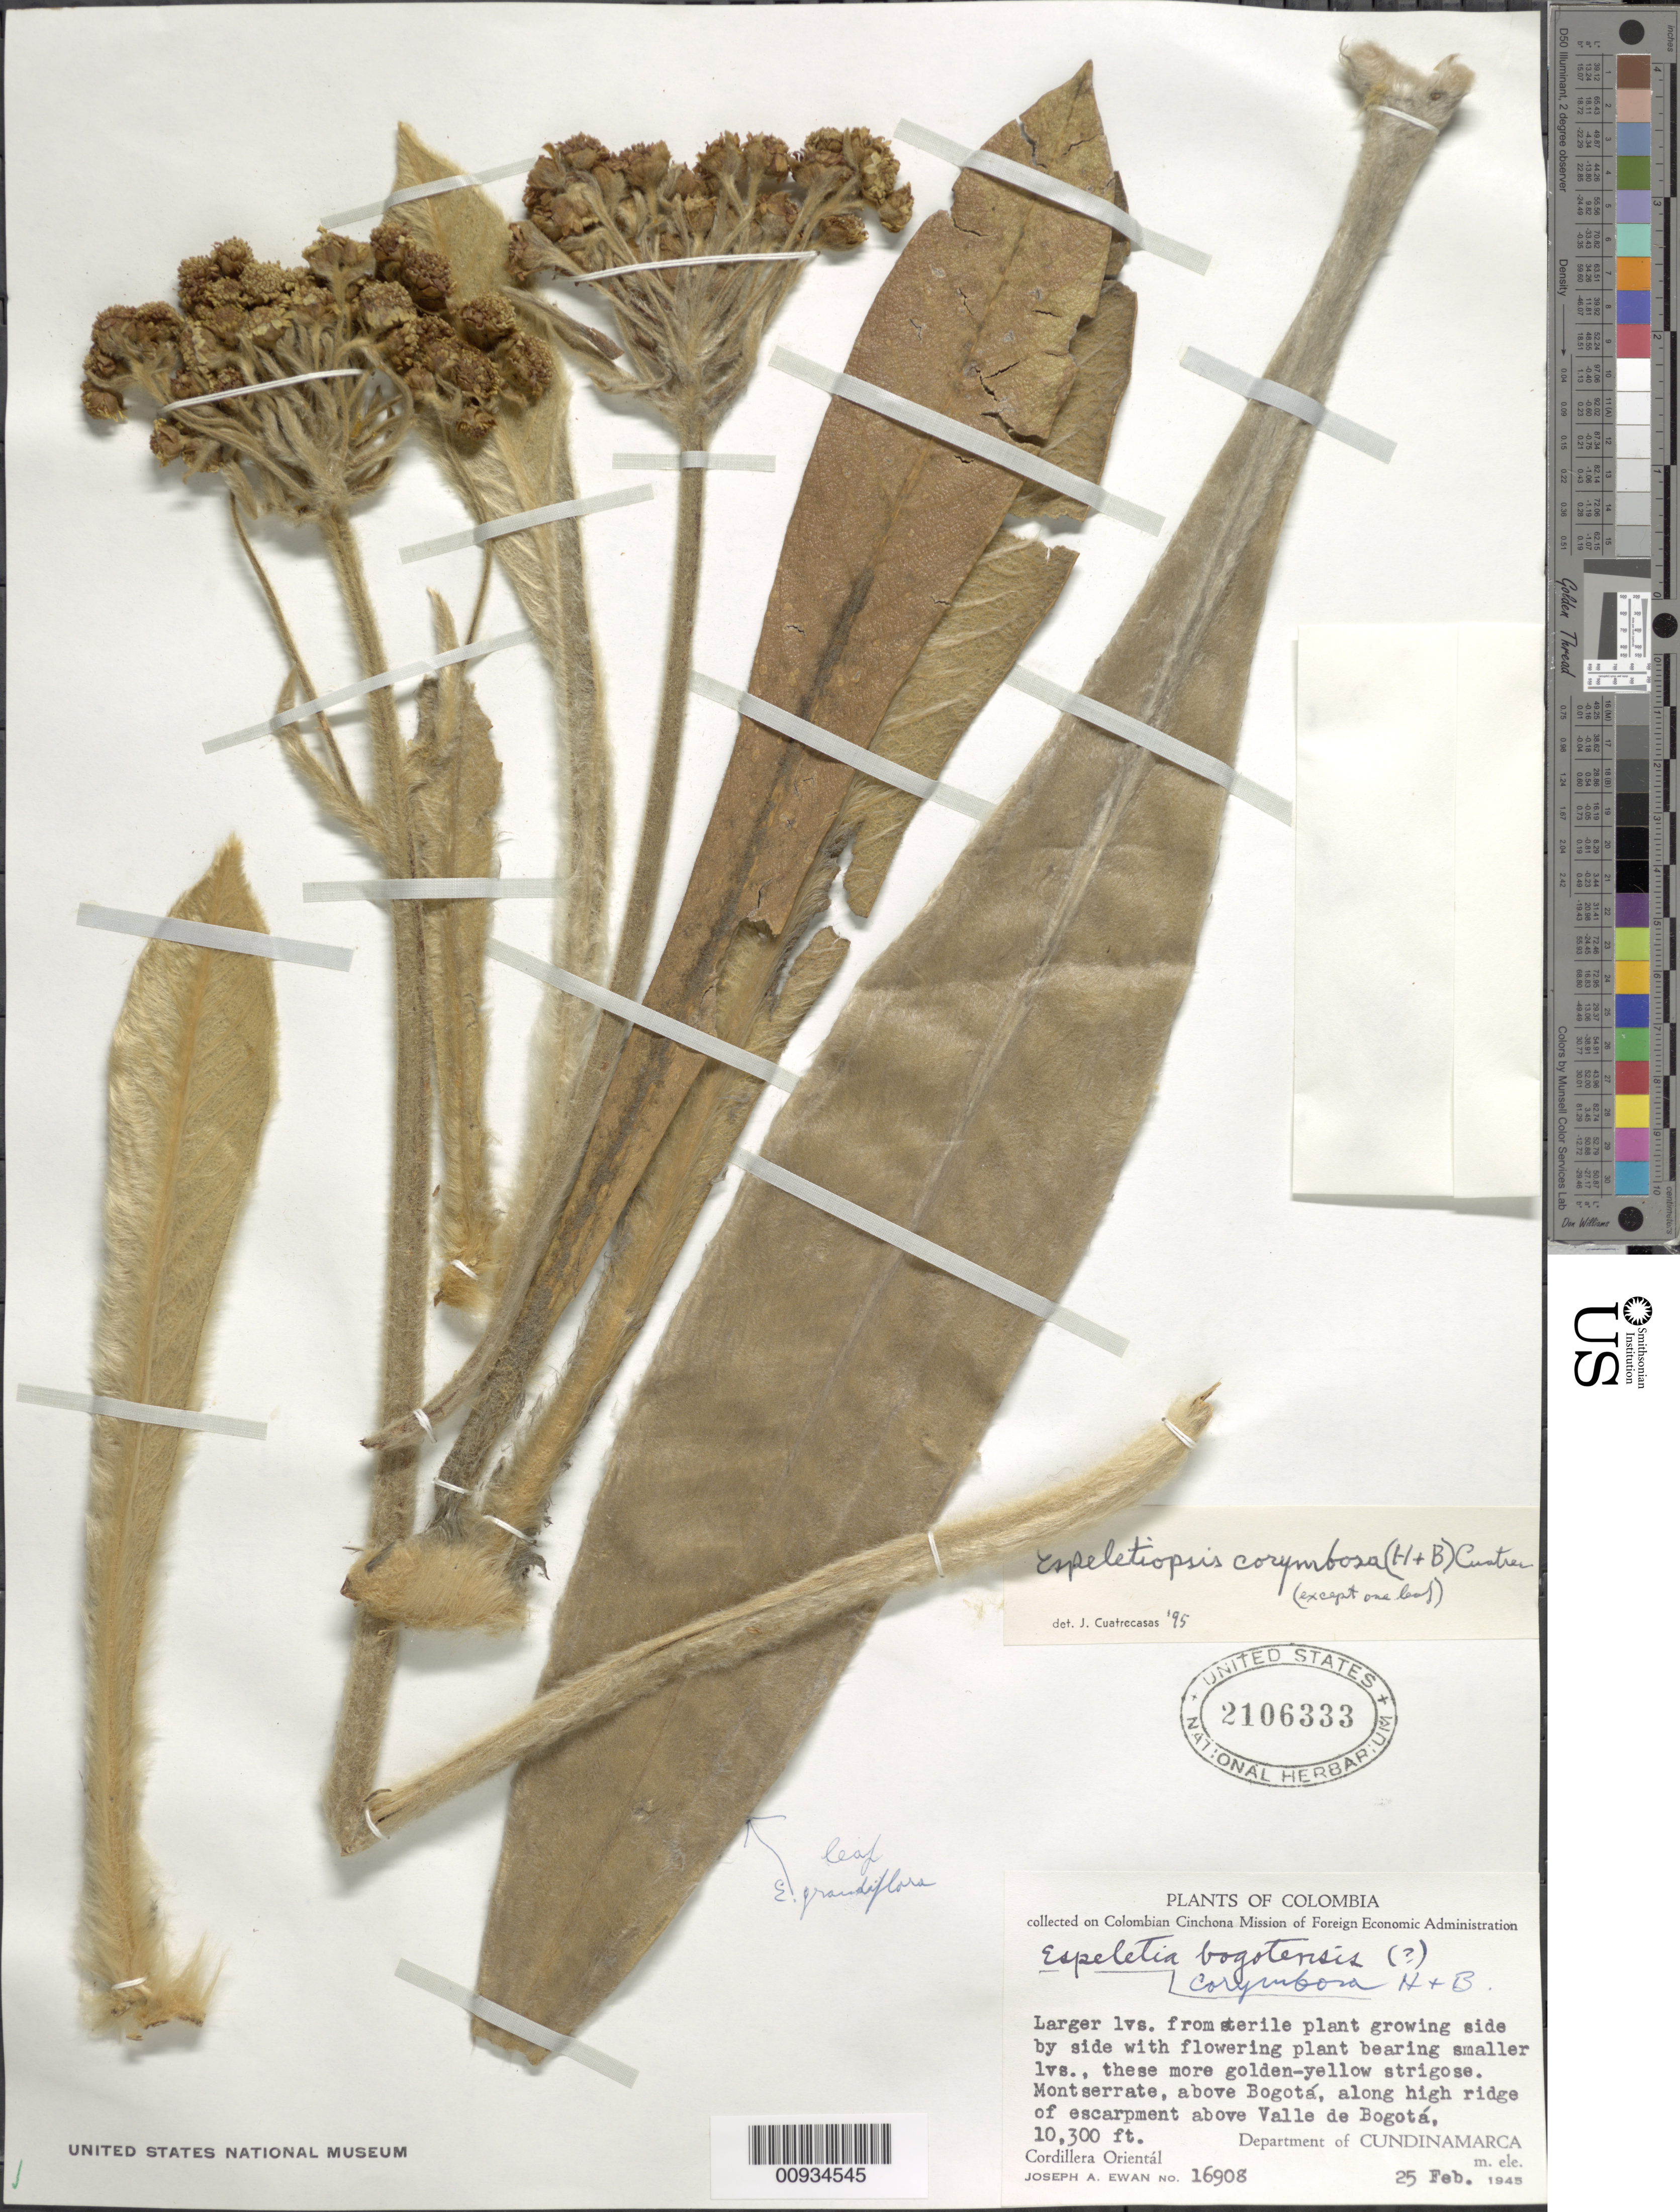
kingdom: Plantae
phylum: Tracheophyta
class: Magnoliopsida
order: Asterales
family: Asteraceae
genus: Espeletiopsis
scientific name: Espeletiopsis corymbosa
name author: (Humb. & Bonpl.) Cuatrec.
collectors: J. A. Ewan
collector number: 16908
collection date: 1945-02-25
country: Colombia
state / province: Cundinamarca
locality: Monserrate, above Bogotá, along high ridge of escarpment above Valle de Bogotá.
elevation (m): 3430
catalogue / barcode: US 2106333